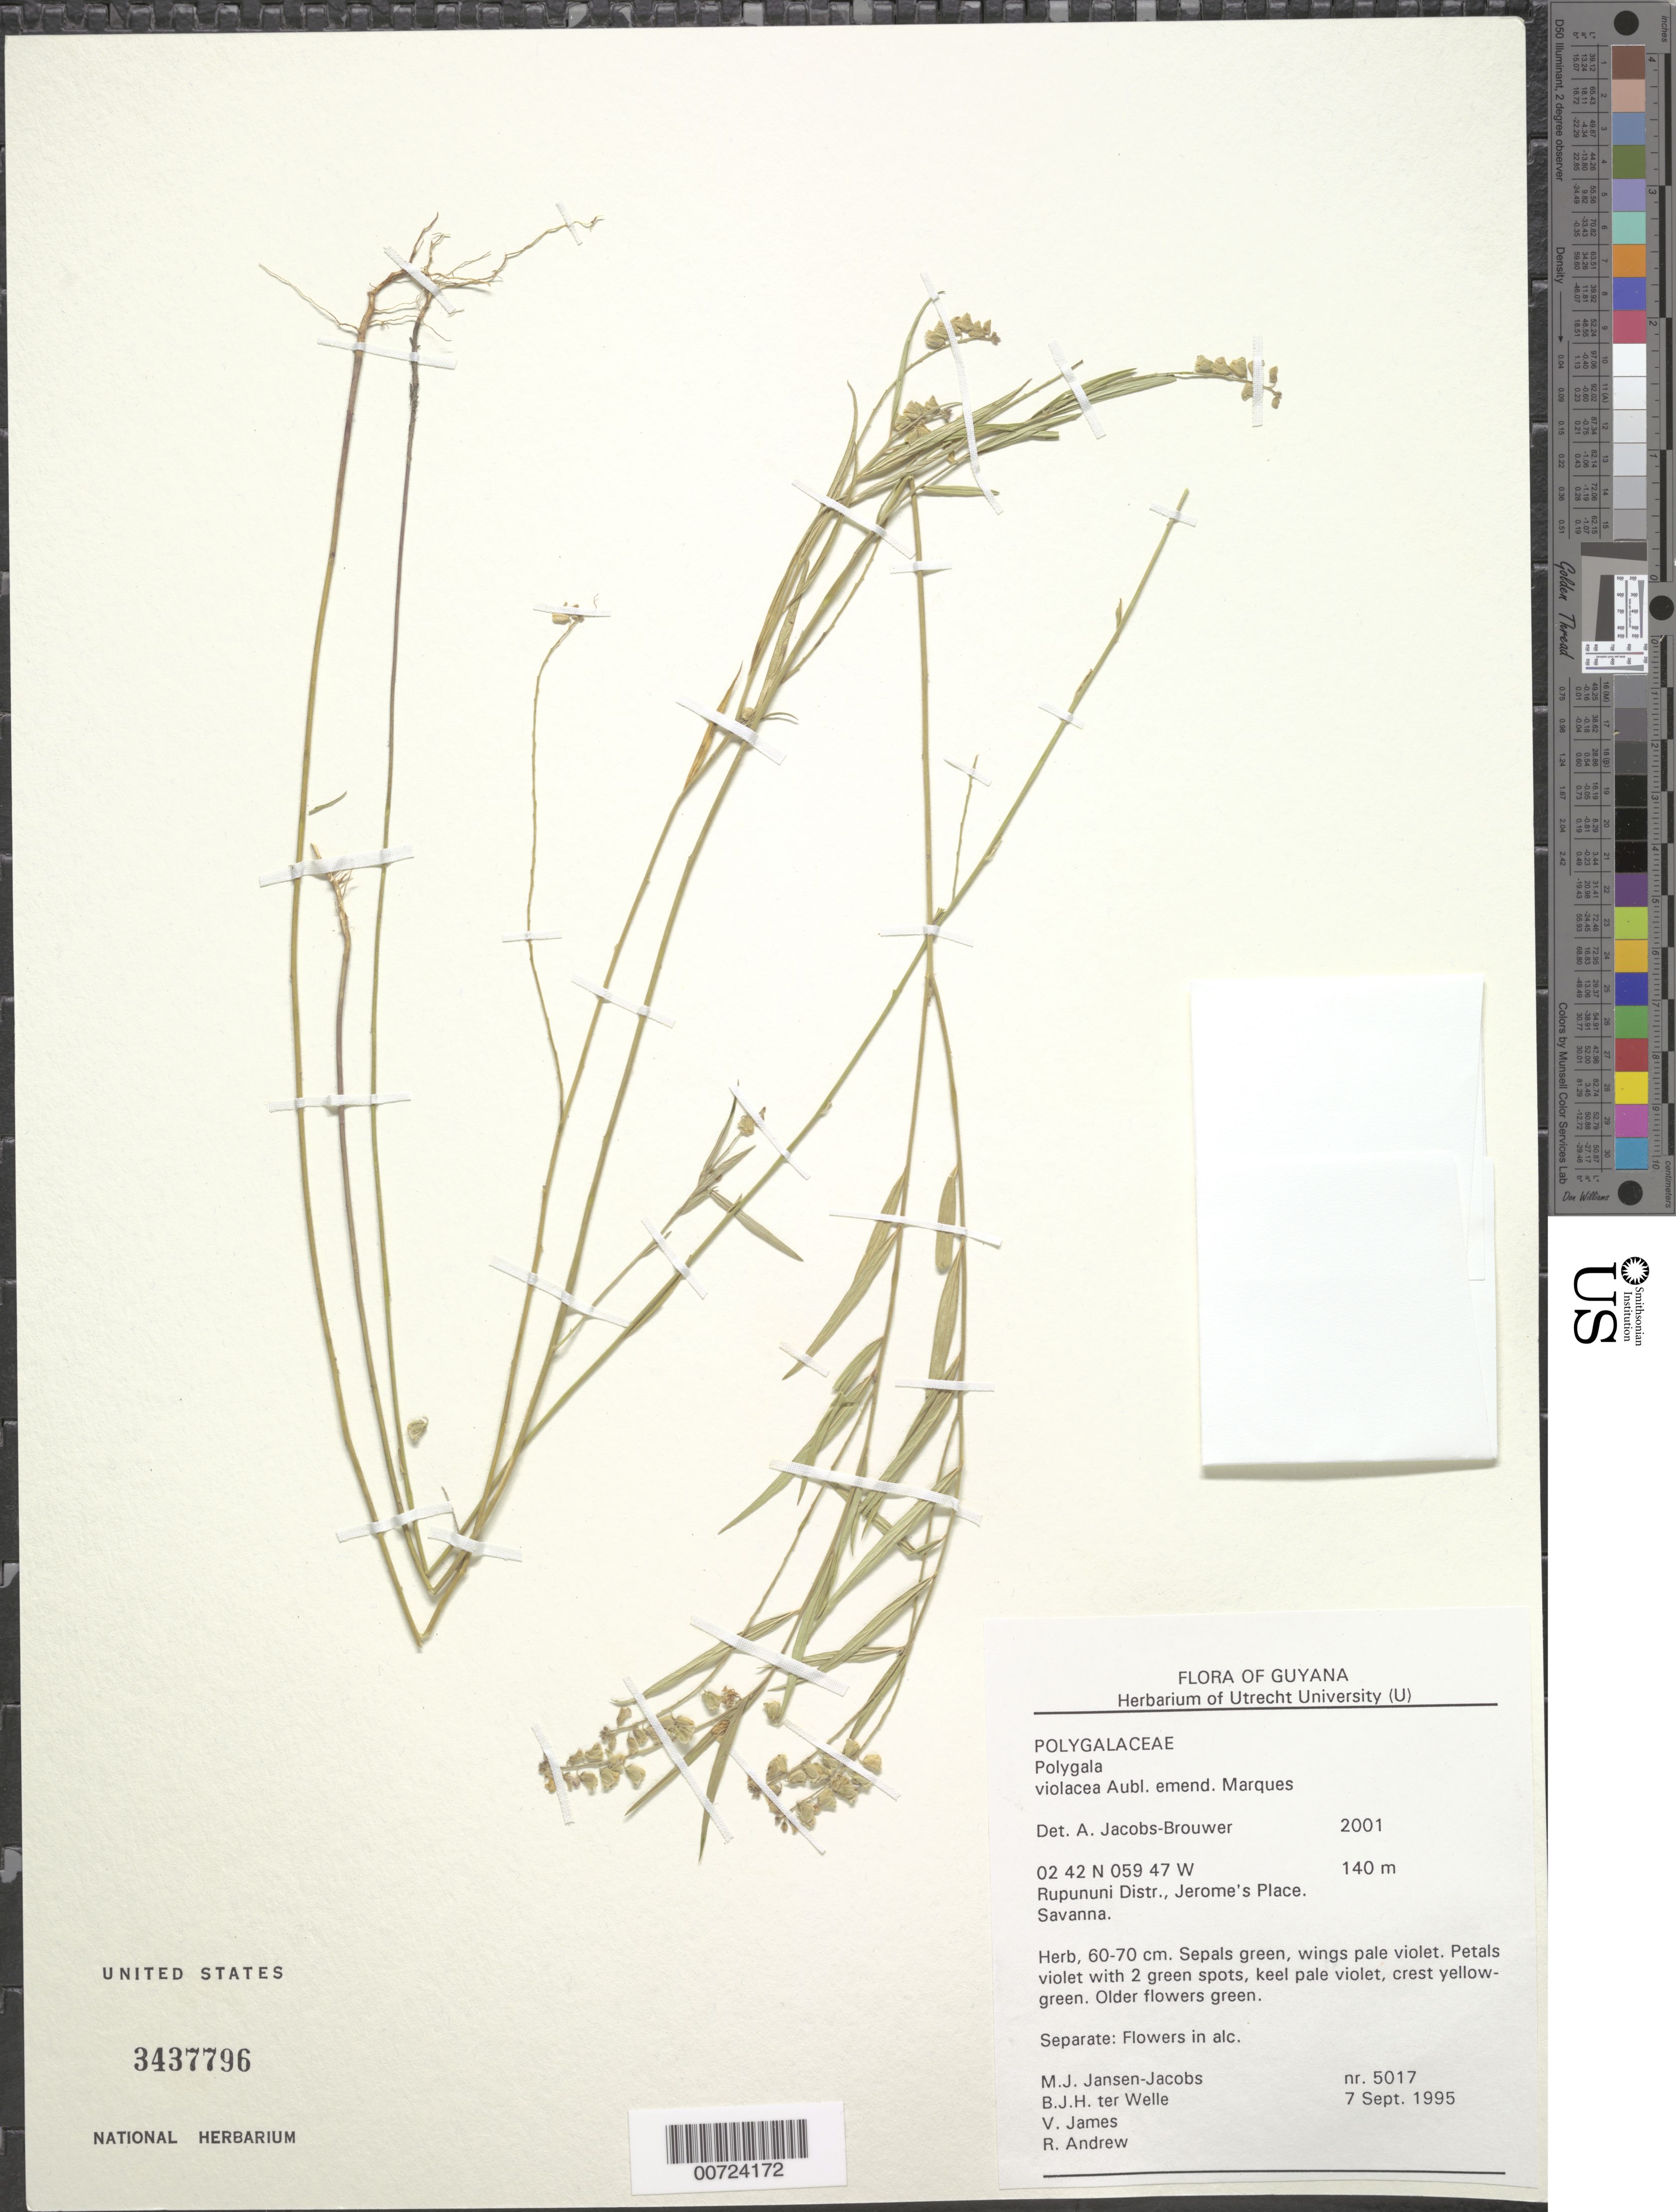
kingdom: Plantae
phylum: Tracheophyta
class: Magnoliopsida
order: Fabales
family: Polygalaceae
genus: Asemeia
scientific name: Asemeia violacea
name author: (Aubl.) J.F.B. Pastore & J.R. Abbott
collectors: M. J. Jansen-Jacobs, B. Welle, V. James & R. Andrew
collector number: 5017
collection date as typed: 7-Sep-95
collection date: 1995-09-07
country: Guyana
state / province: U. Takutu-U. Essequibo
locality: Jerome's Place, Talidku Mt., Rupununi Dist.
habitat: Savanna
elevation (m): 140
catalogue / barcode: US 3437796